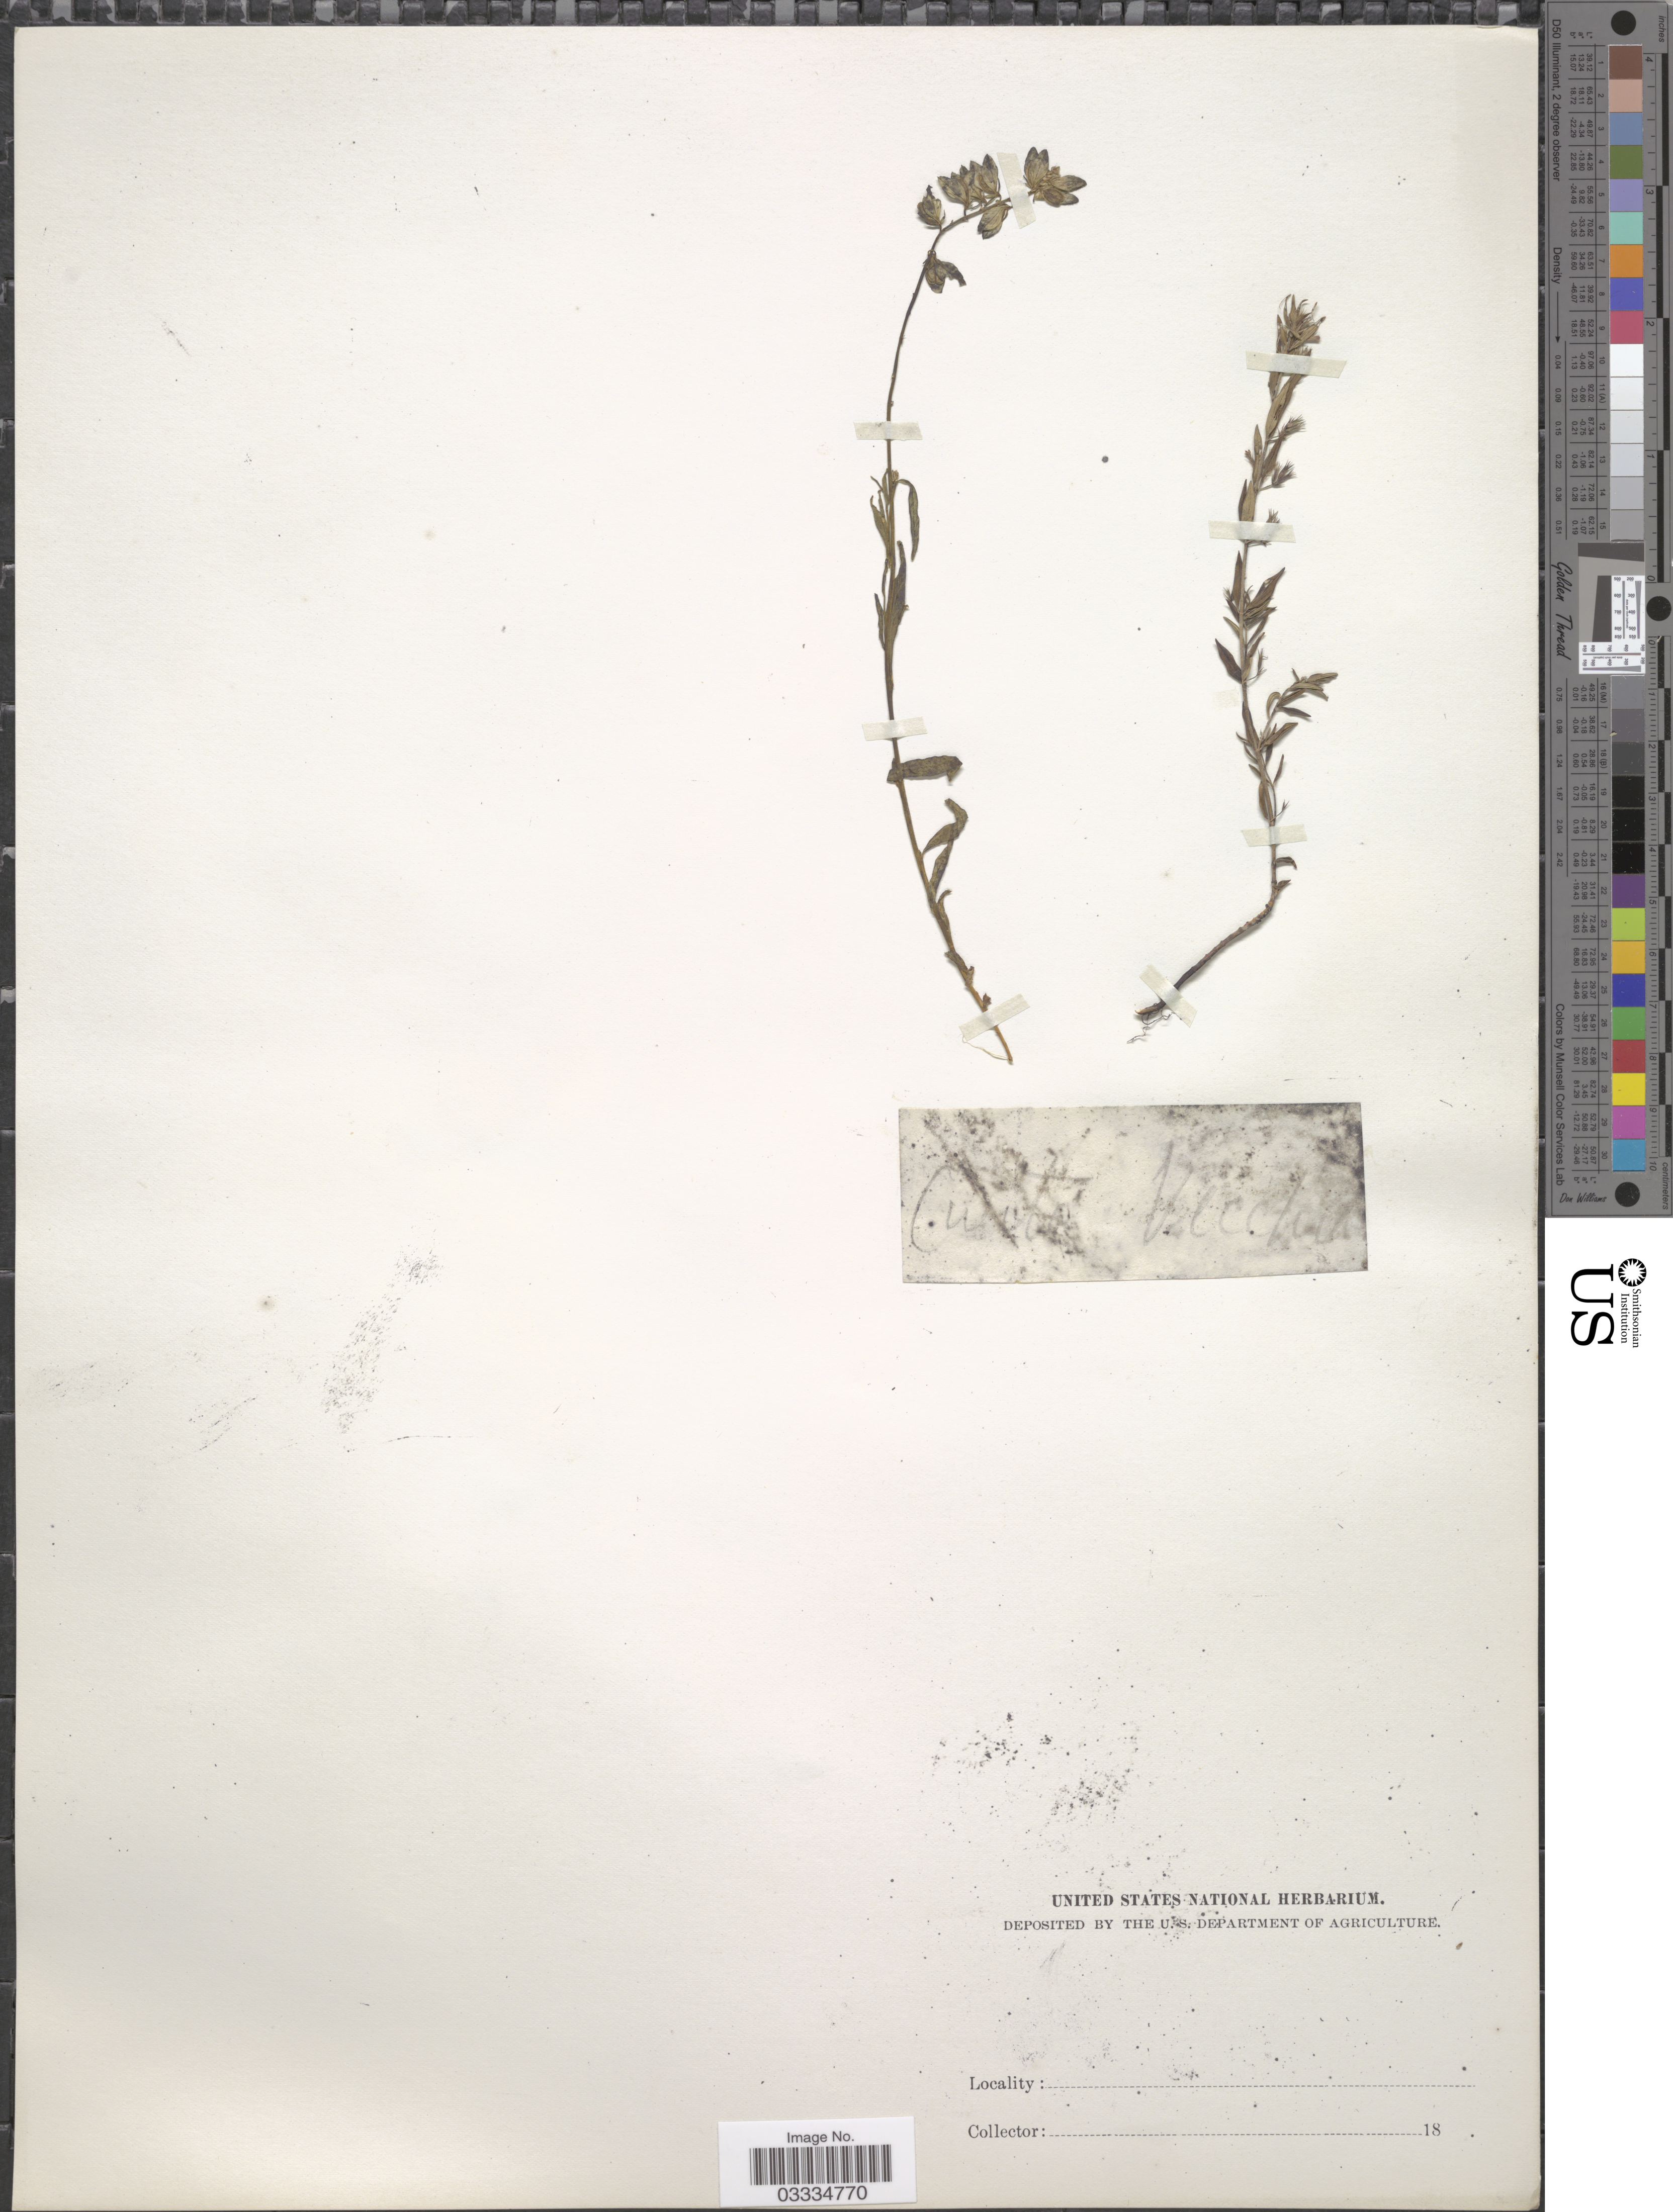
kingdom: Plantae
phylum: Tracheophyta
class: Magnoliopsida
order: Fabales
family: Polygalaceae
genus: Polygala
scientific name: Polygala sp.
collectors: ex herb. United States National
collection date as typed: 18